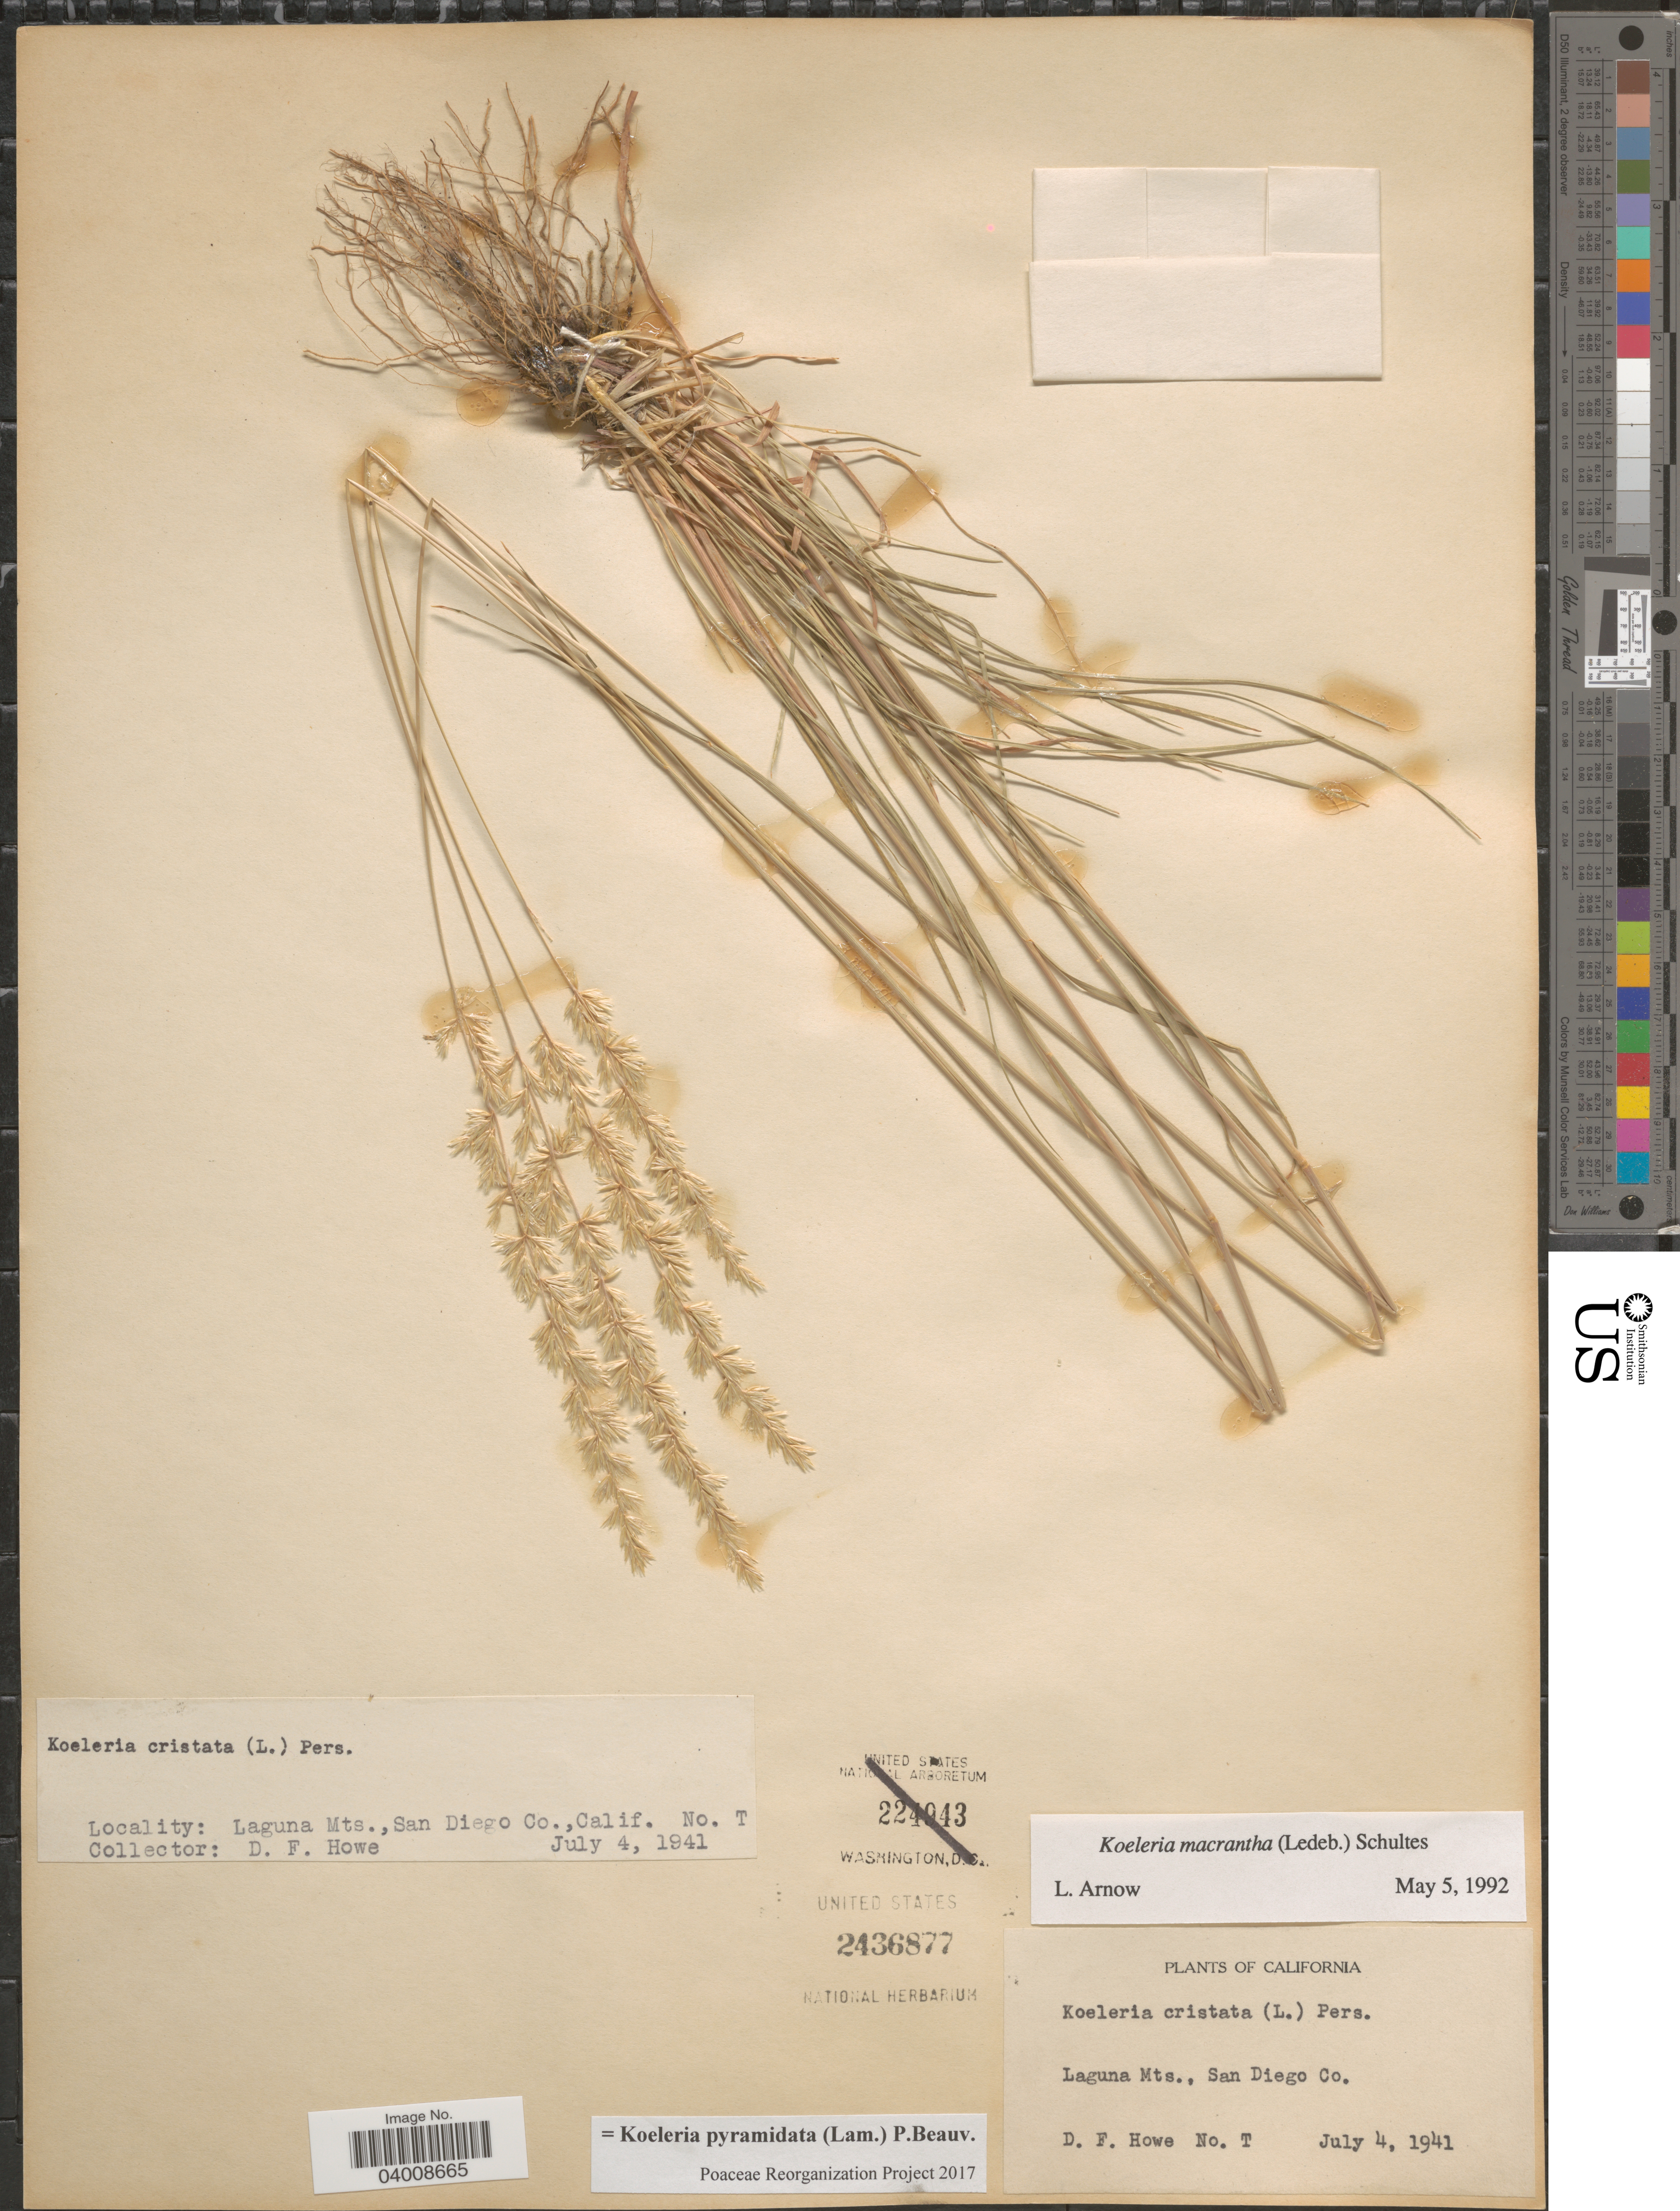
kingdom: Plantae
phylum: Tracheophyta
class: Liliopsida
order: Poales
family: Poaceae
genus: Koeleria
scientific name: Koeleria pyramidata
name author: (Lam.) P. Beauv.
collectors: D. Howe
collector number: T?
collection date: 1941-07-04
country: United States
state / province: California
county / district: San Diego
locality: Laguna Mts., San Diego Co.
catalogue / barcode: US 2436877